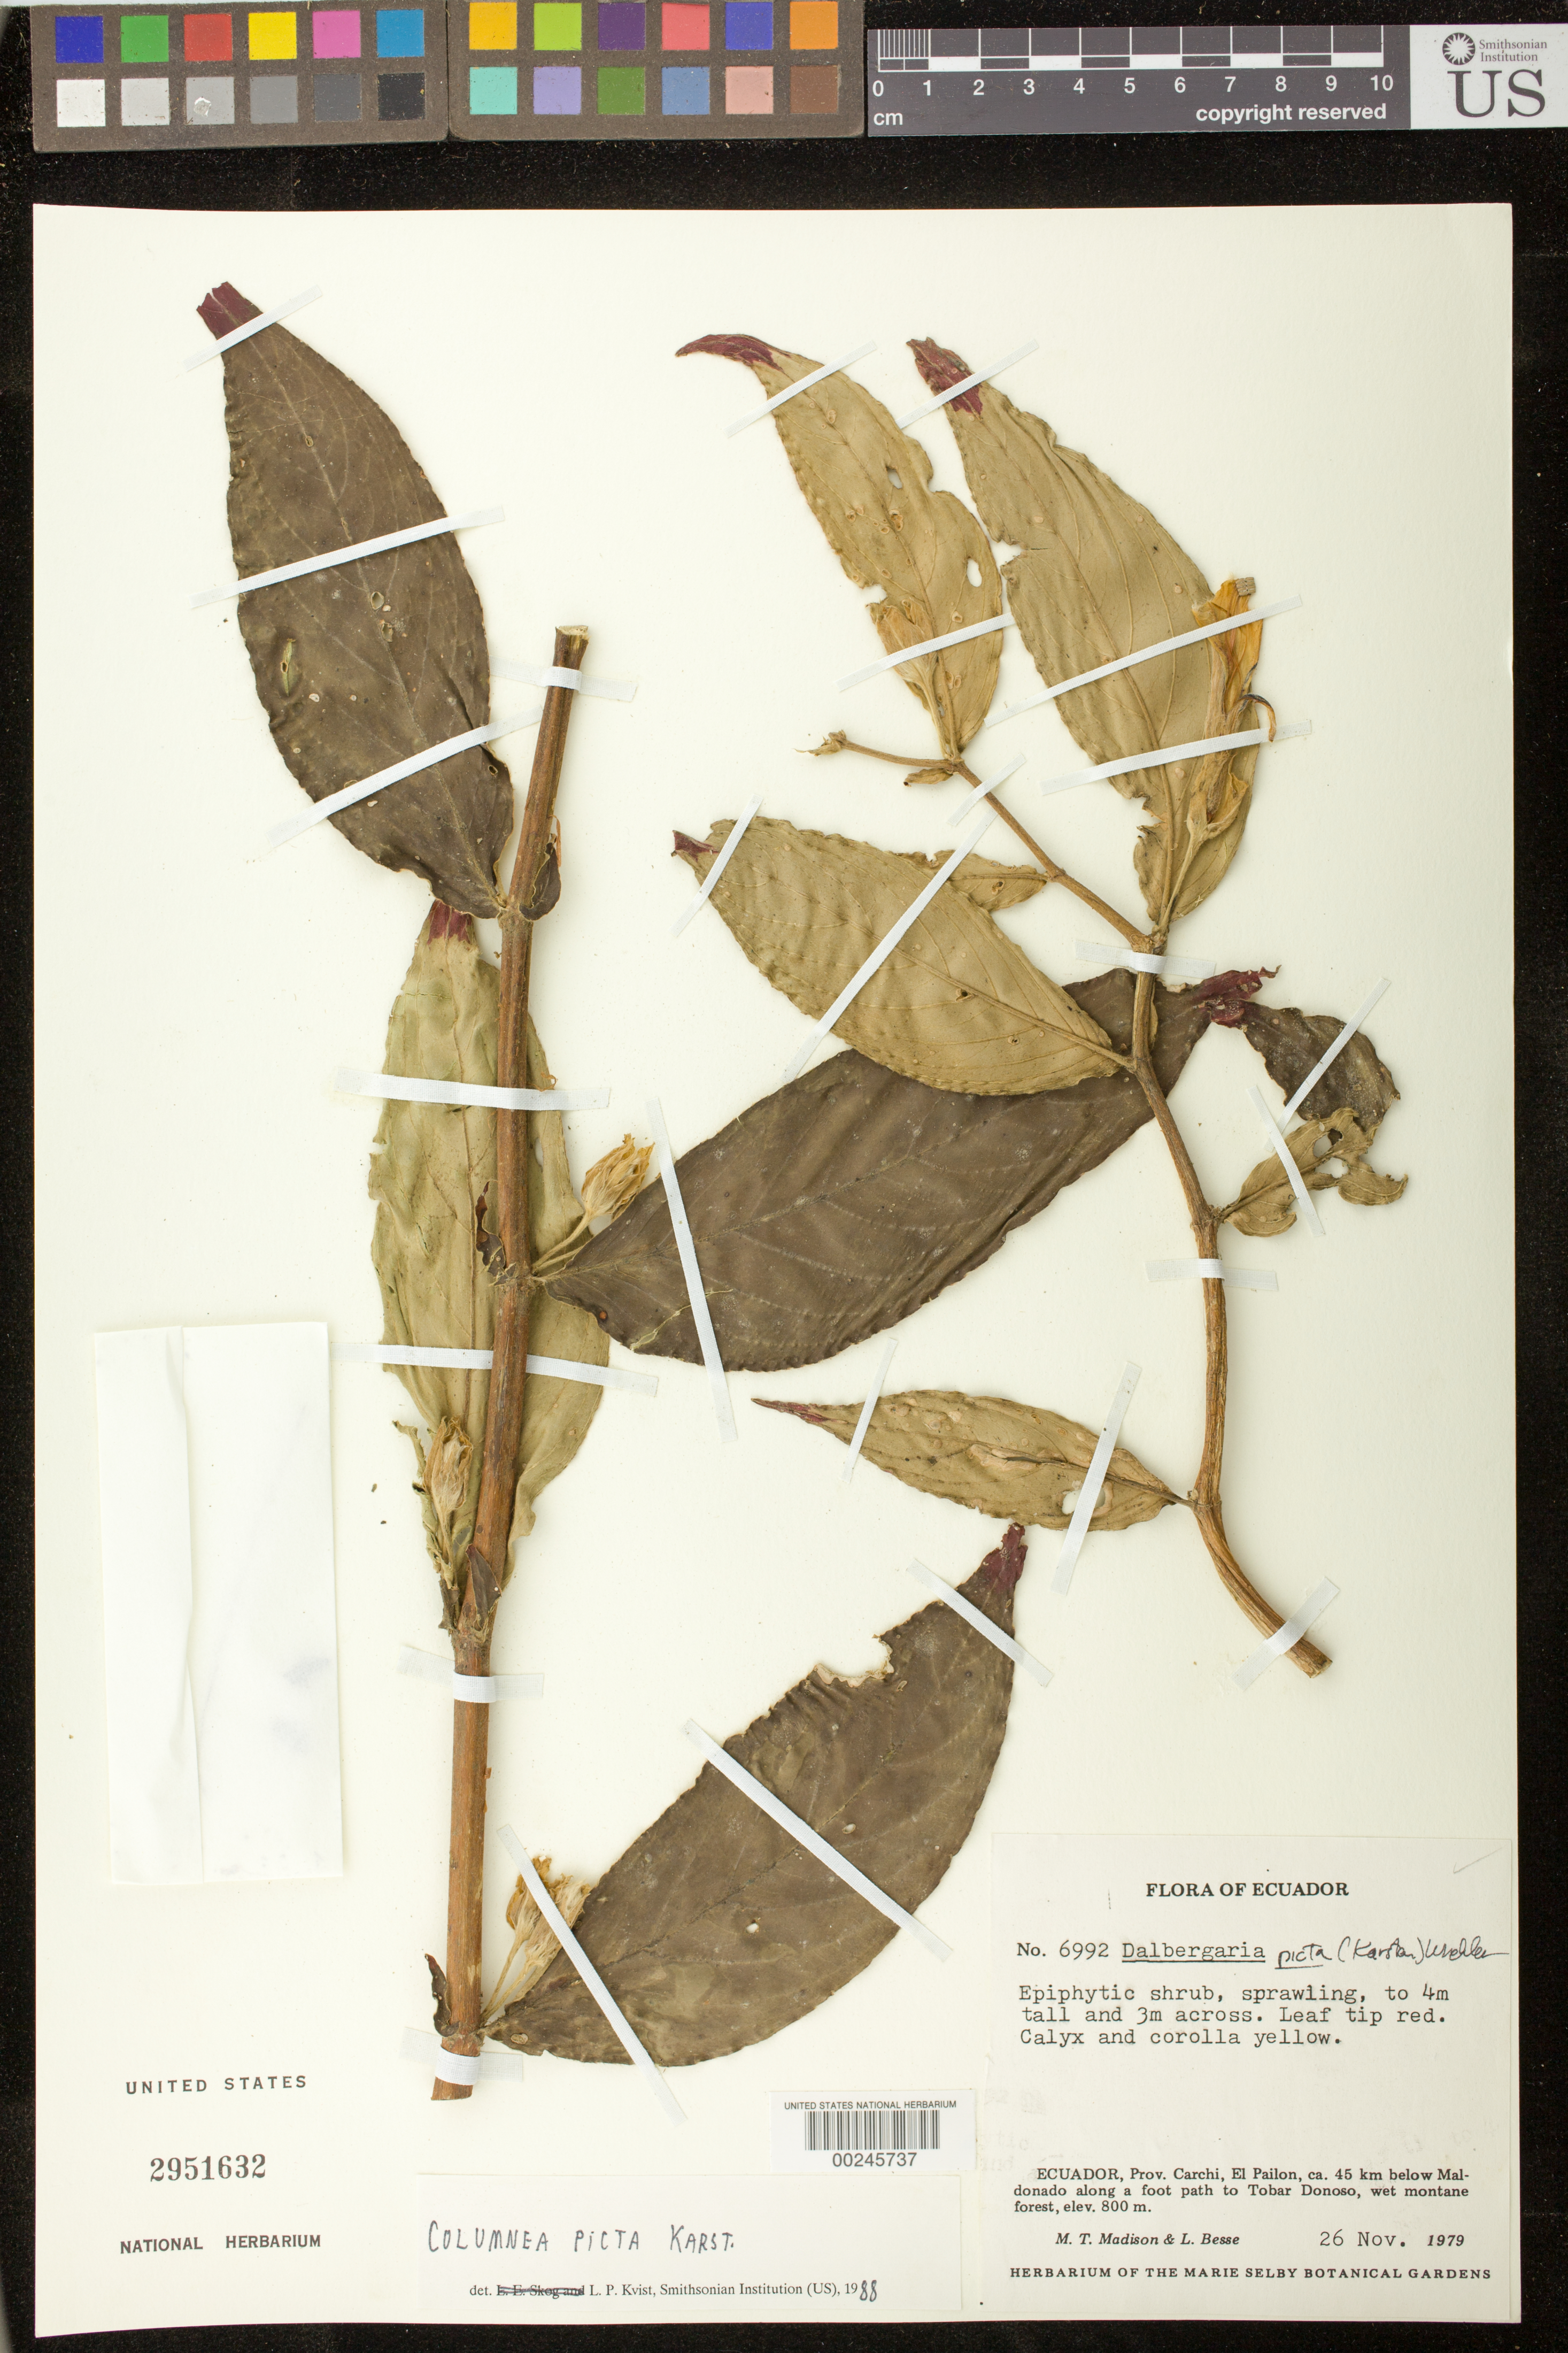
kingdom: Plantae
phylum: Tracheophyta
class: Magnoliopsida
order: Lamiales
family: Gesneriaceae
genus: Columnea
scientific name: Columnea karsteniana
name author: Singh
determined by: Skog, Laurence E.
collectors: M. T. Madison & L. Besse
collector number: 6992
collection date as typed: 26 Nov 1979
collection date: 1979-11-26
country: Ecuador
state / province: Carchi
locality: El Pailon, ca 45 km below Maldonado along a foot path to Tobar Donoso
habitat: Wet montane forest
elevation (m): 800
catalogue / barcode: US 2951632